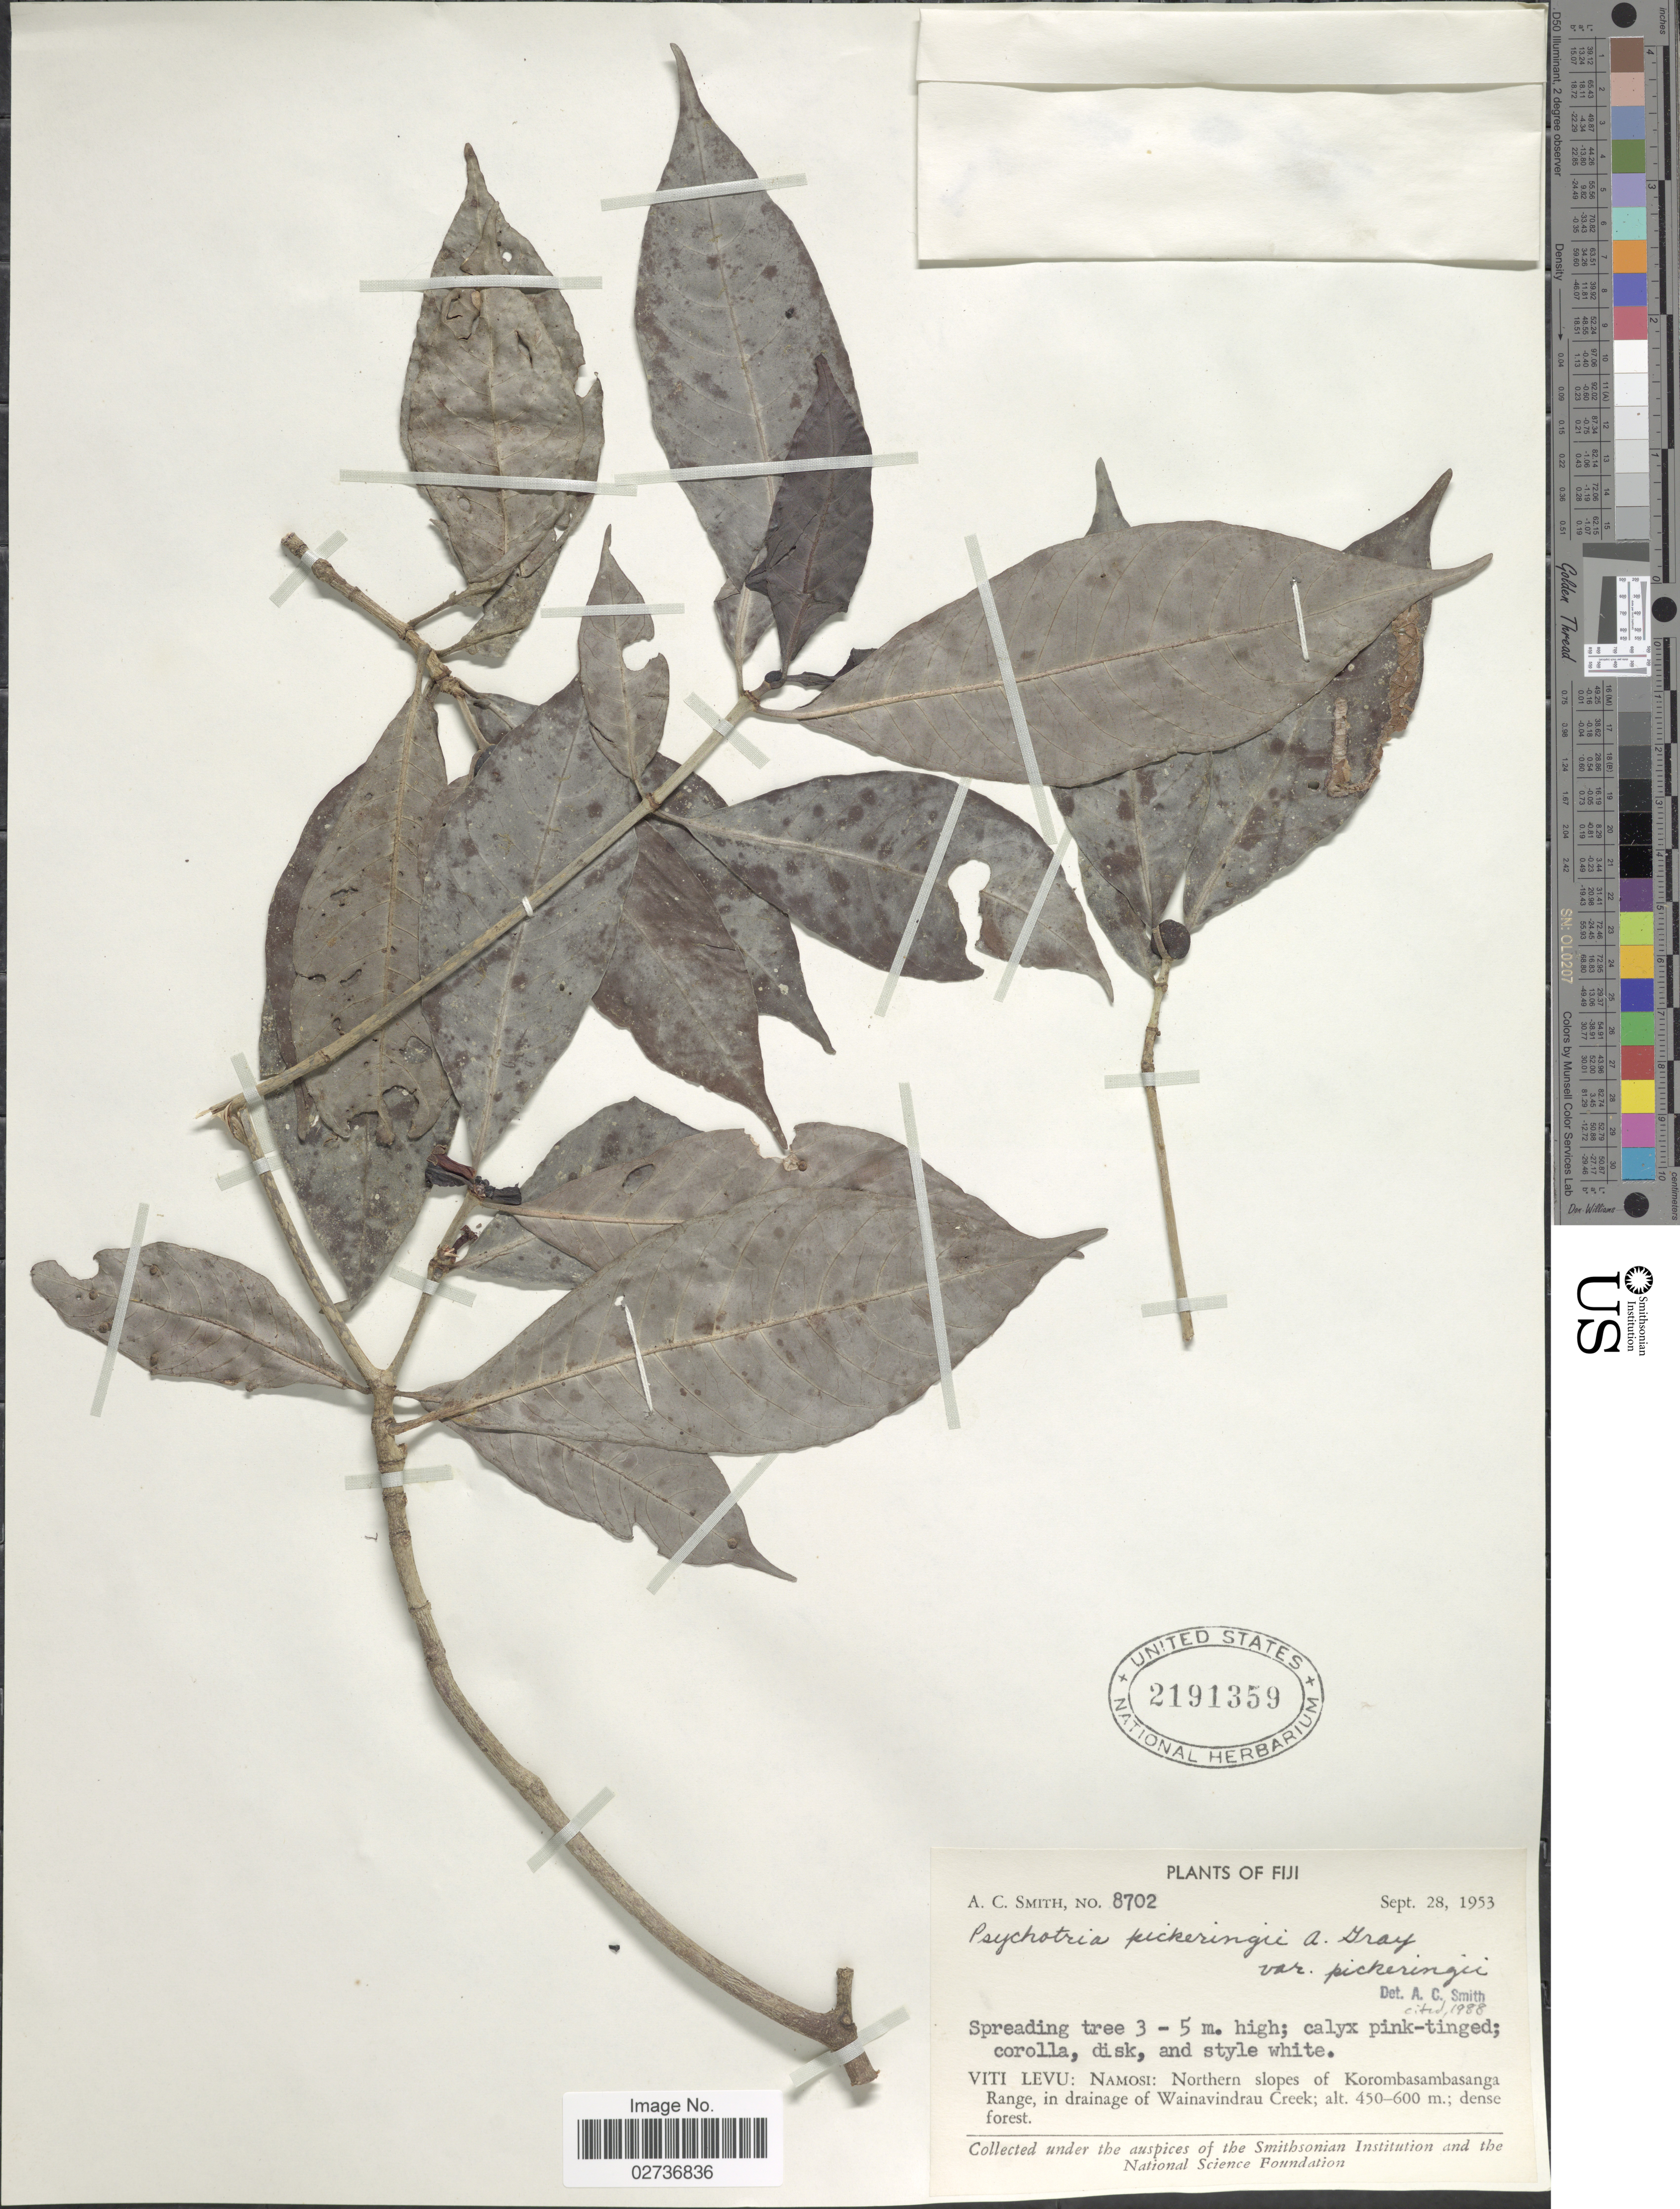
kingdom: Plantae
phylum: Tracheophyta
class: Magnoliopsida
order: Gentianales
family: Rubiaceae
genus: Psychotria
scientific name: Psychotria pickeringii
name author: A. Gray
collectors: A. C. Smith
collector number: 8702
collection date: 1953-09-28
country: Fiji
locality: Viti Levu: Namosi: Northern slopes of Korombasambasanga Range, in drainage of Wainavindrau Creek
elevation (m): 450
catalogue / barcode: US 2191359